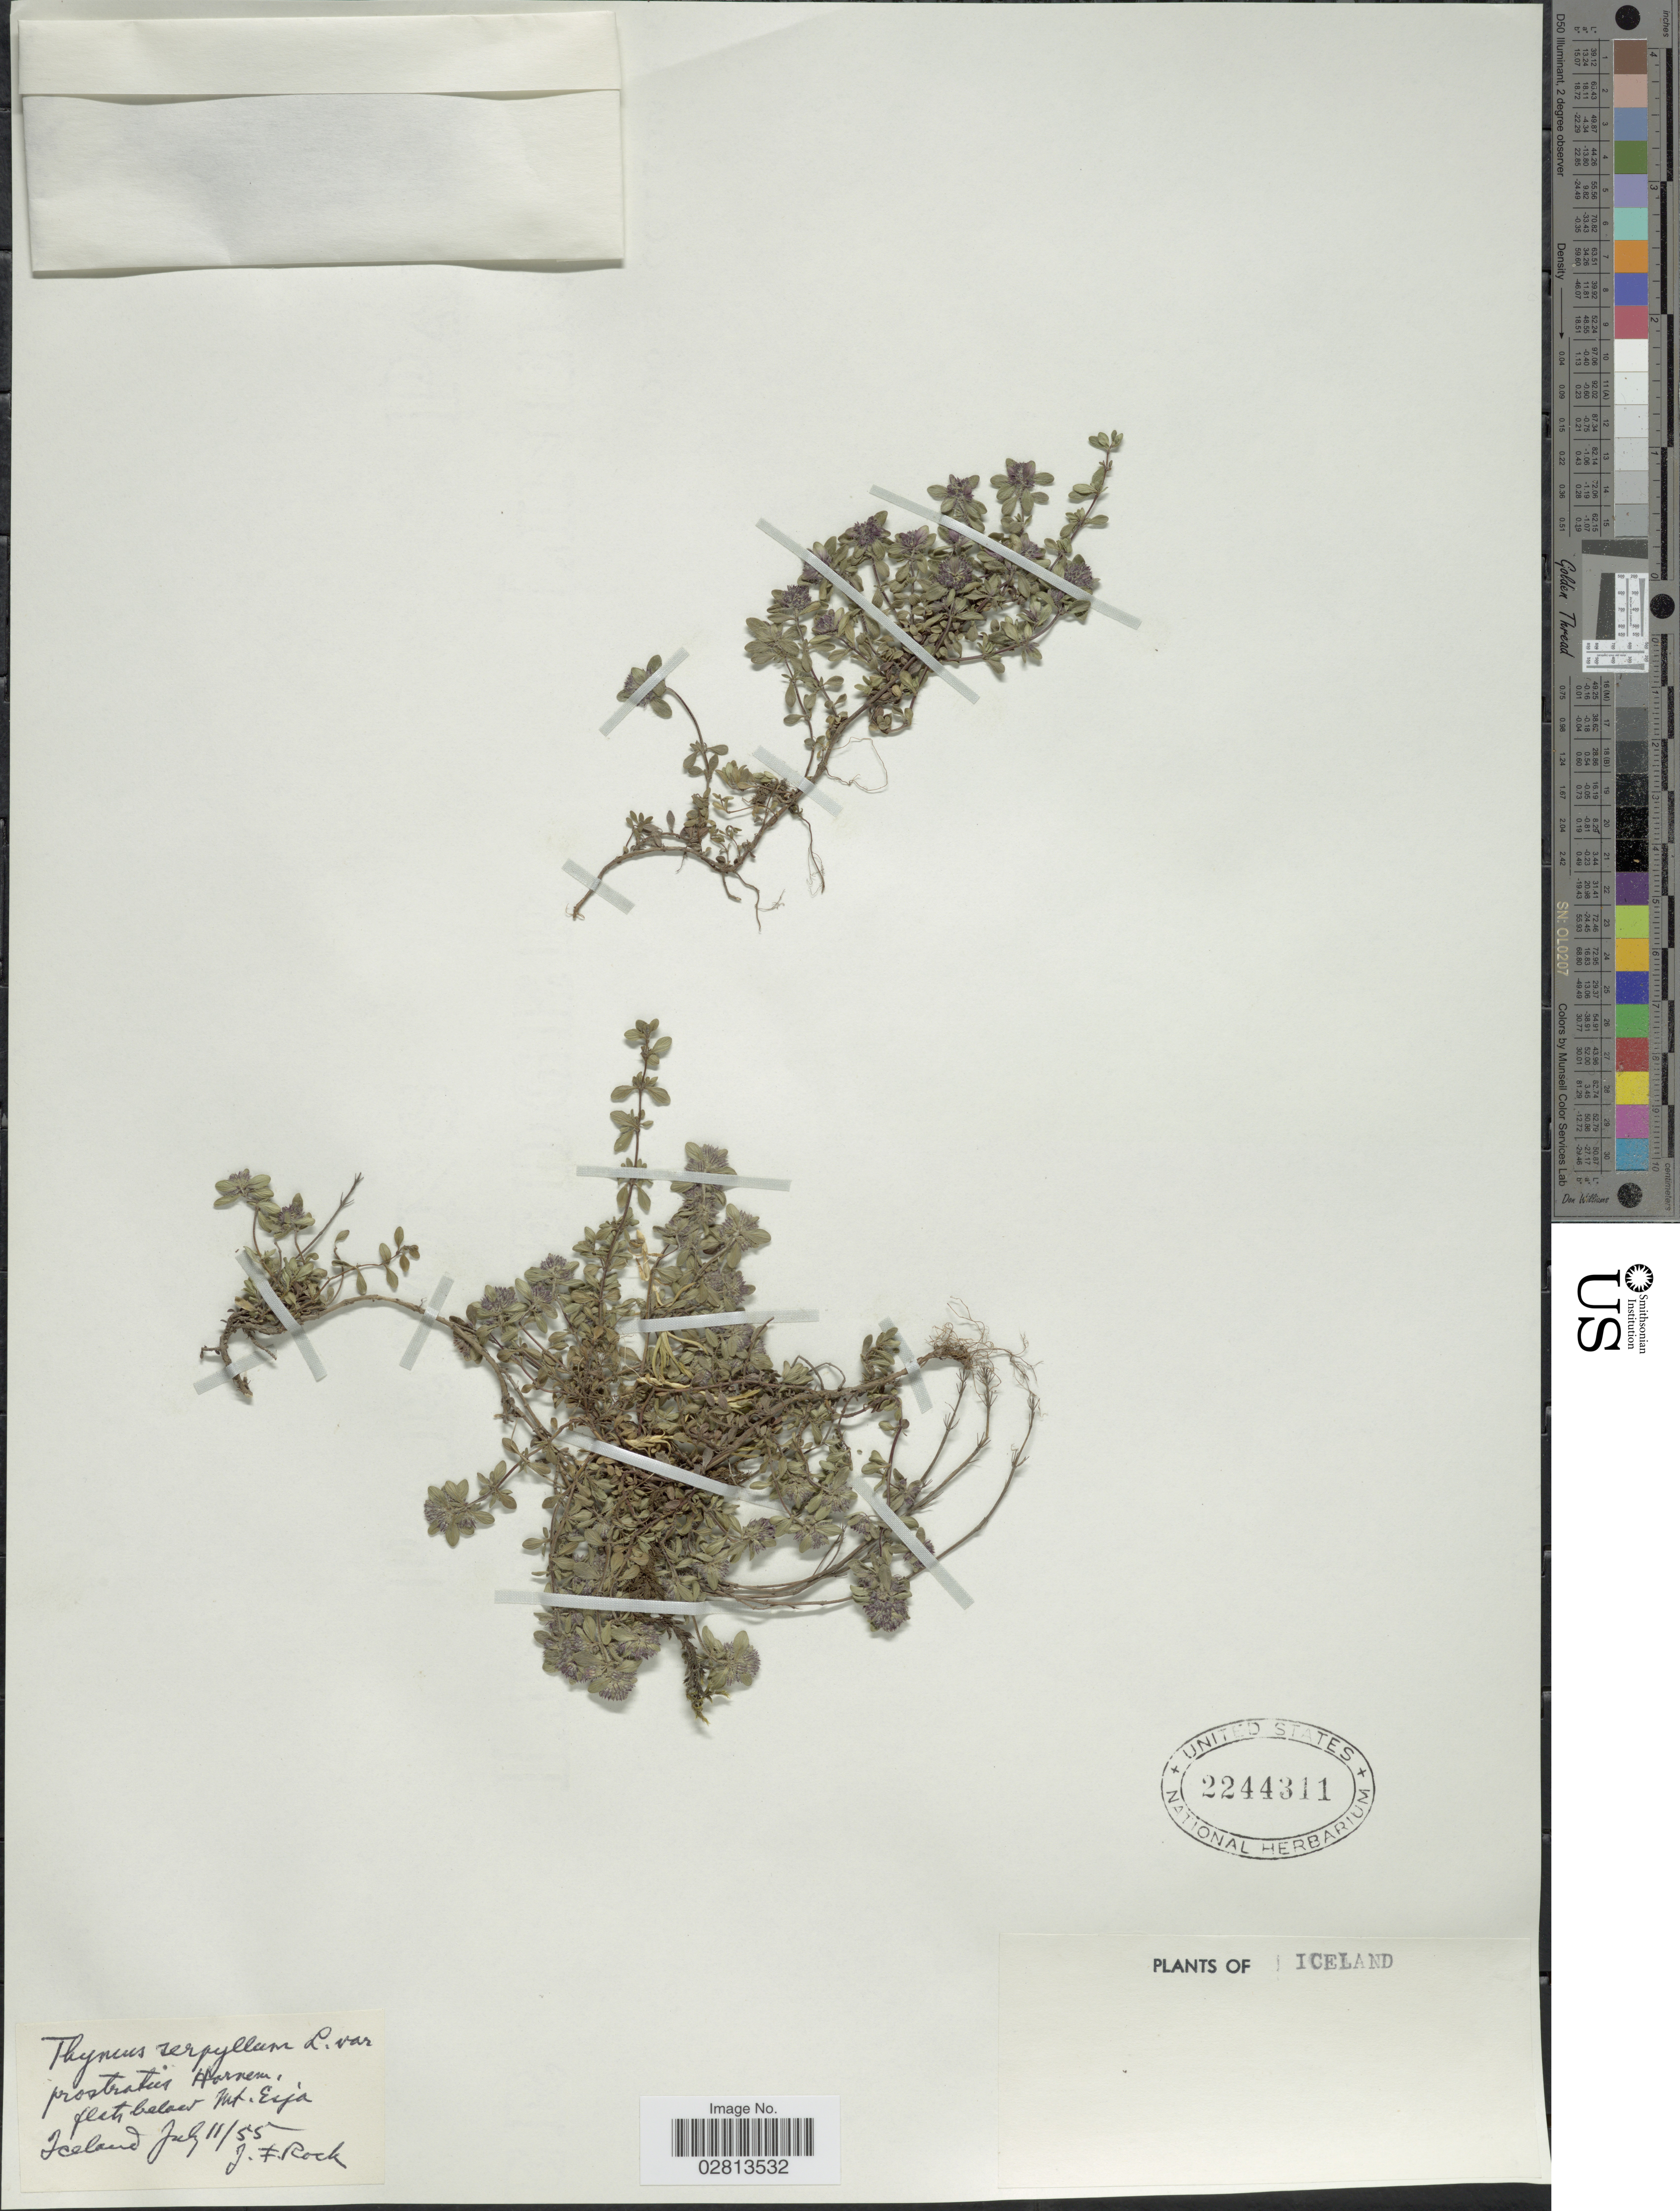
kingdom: Plantae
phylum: Tracheophyta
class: Magnoliopsida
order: Lamiales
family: Lamiaceae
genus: Thymus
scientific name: Thymus serpyllum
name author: L.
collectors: J. Rock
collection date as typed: Transcribed d/m/y: 11/7/55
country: Iceland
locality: Prostraties Afarnem, feets below Mt. Eija.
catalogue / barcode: US 2244311